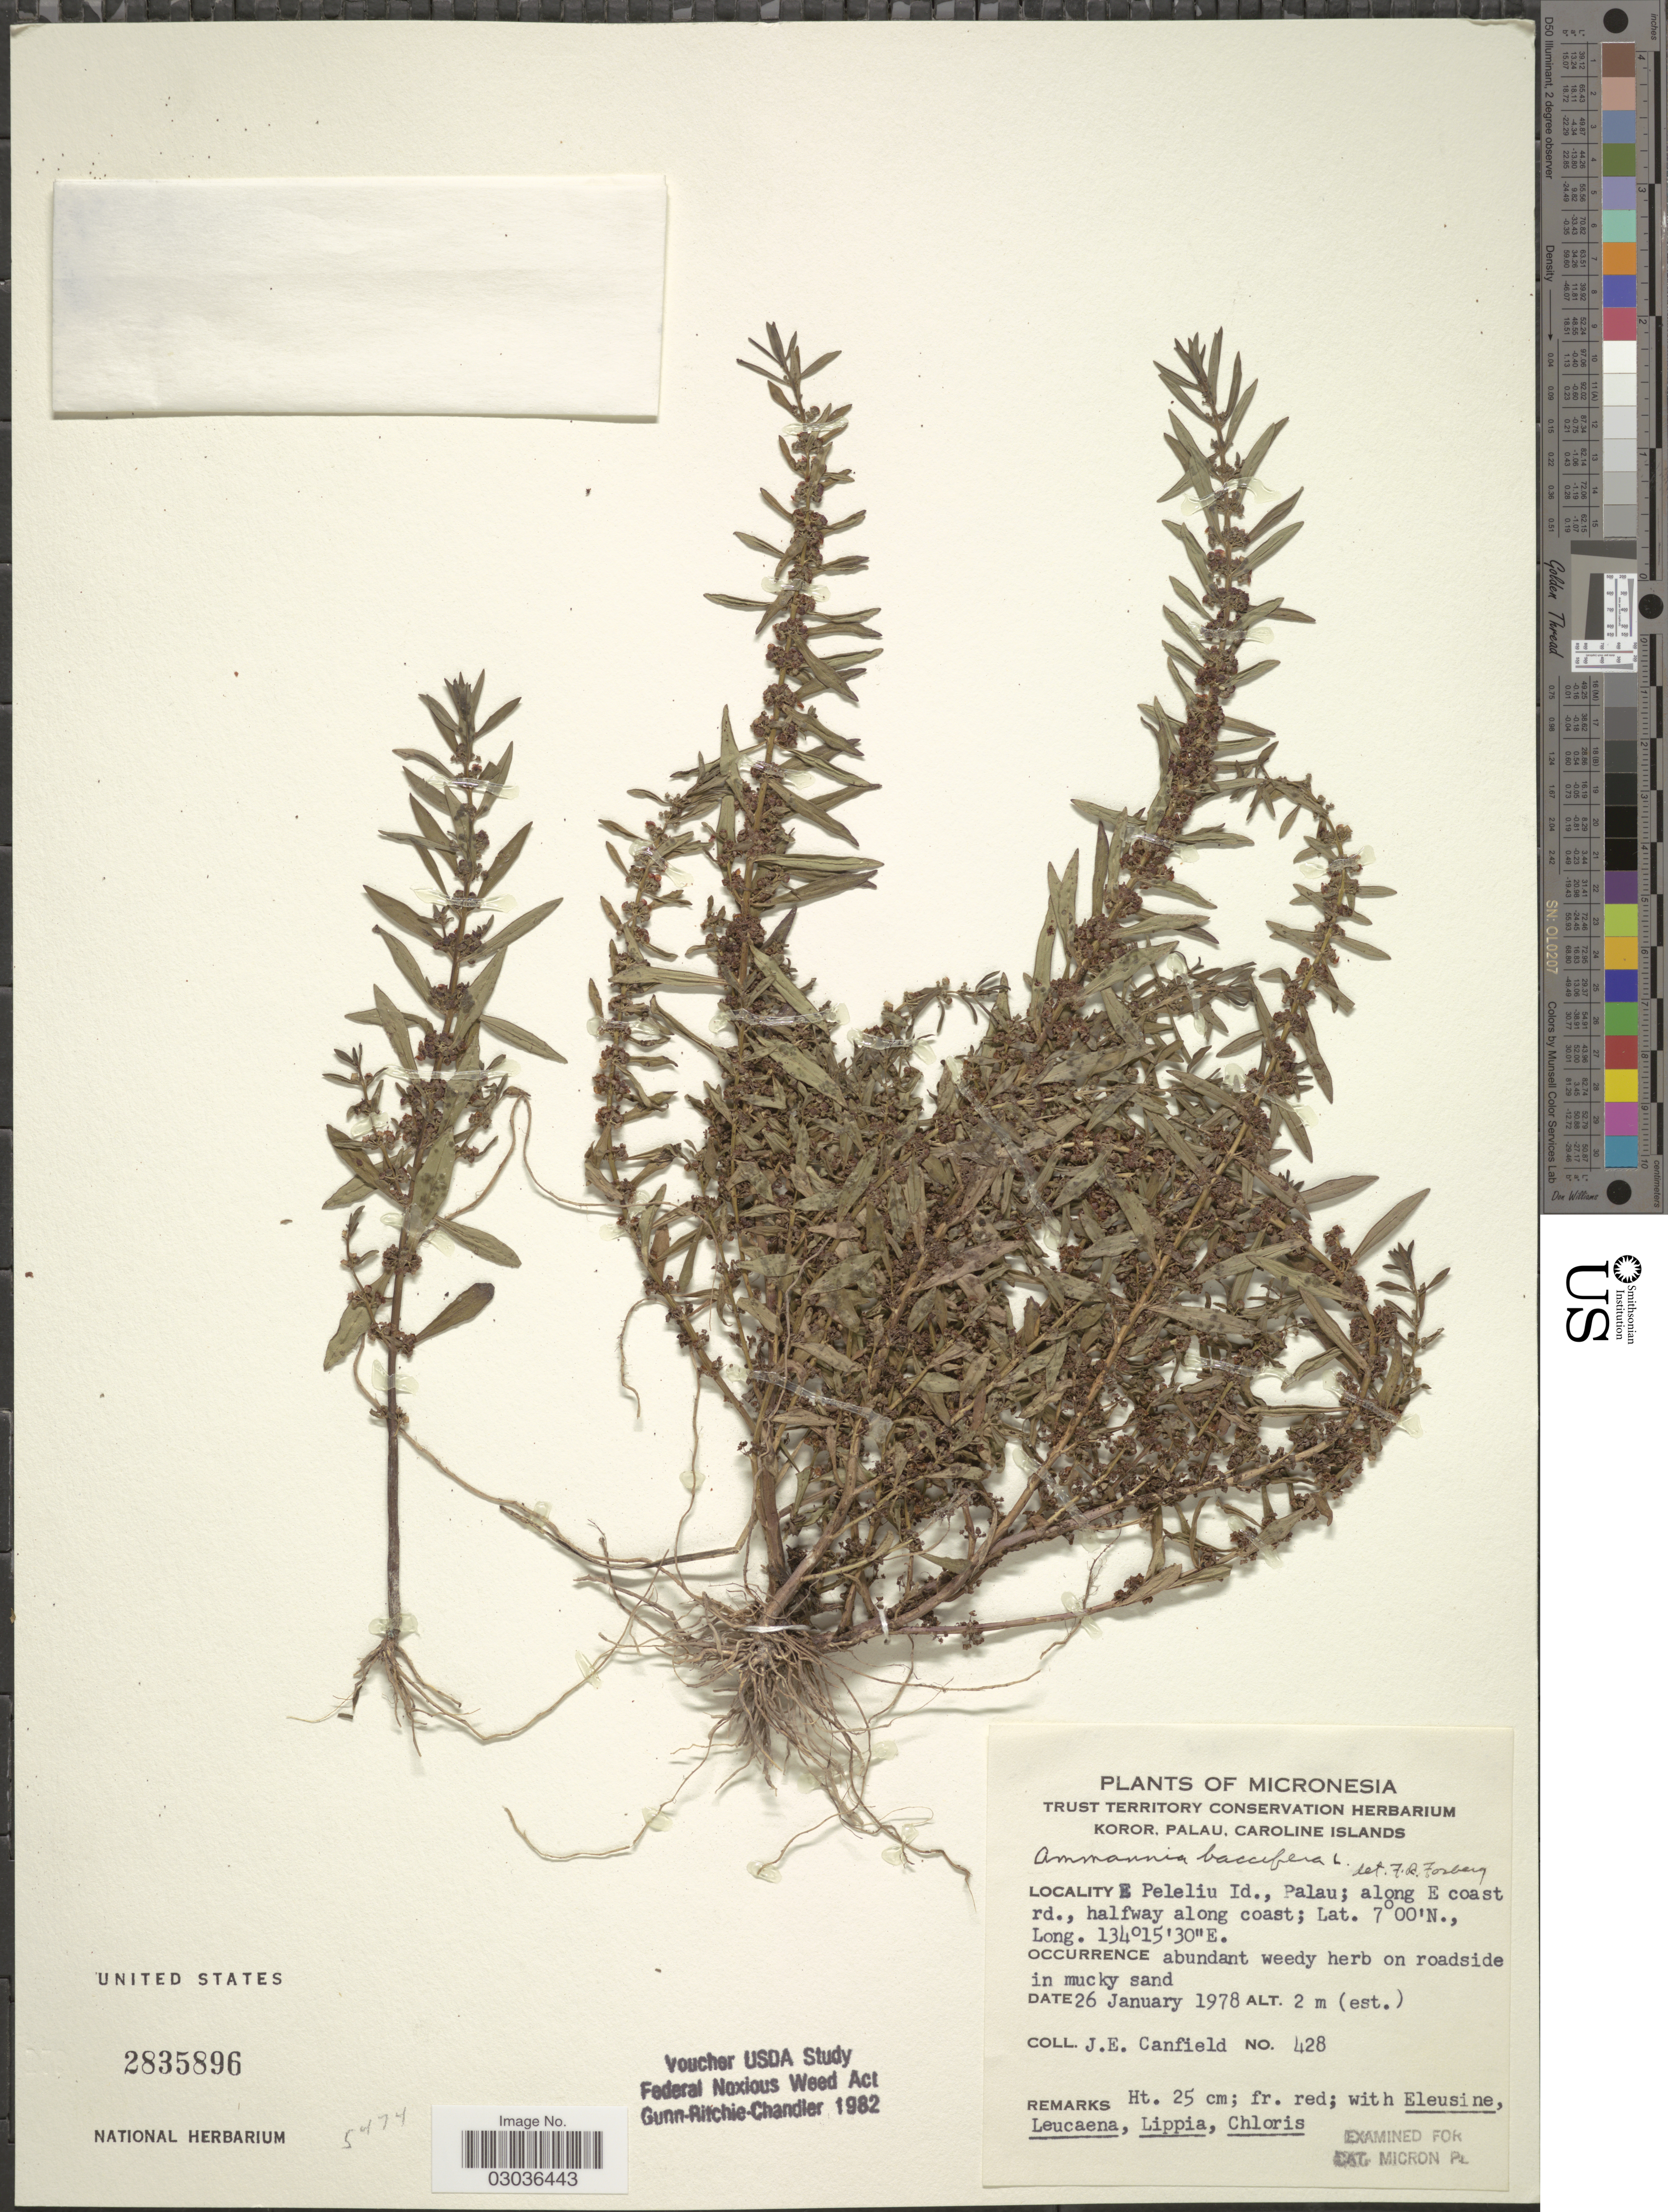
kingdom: Plantae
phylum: Tracheophyta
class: Magnoliopsida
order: Myrtales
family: Lythraceae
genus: Ammannia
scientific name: Ammannia baccifera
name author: L.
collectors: J. E. Canfield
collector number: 428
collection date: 1978-01-26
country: Palau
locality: Micronesia. E Peleliu Id., Palau; along E coast rd., halfway along coast.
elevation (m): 2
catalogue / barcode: US 2835896